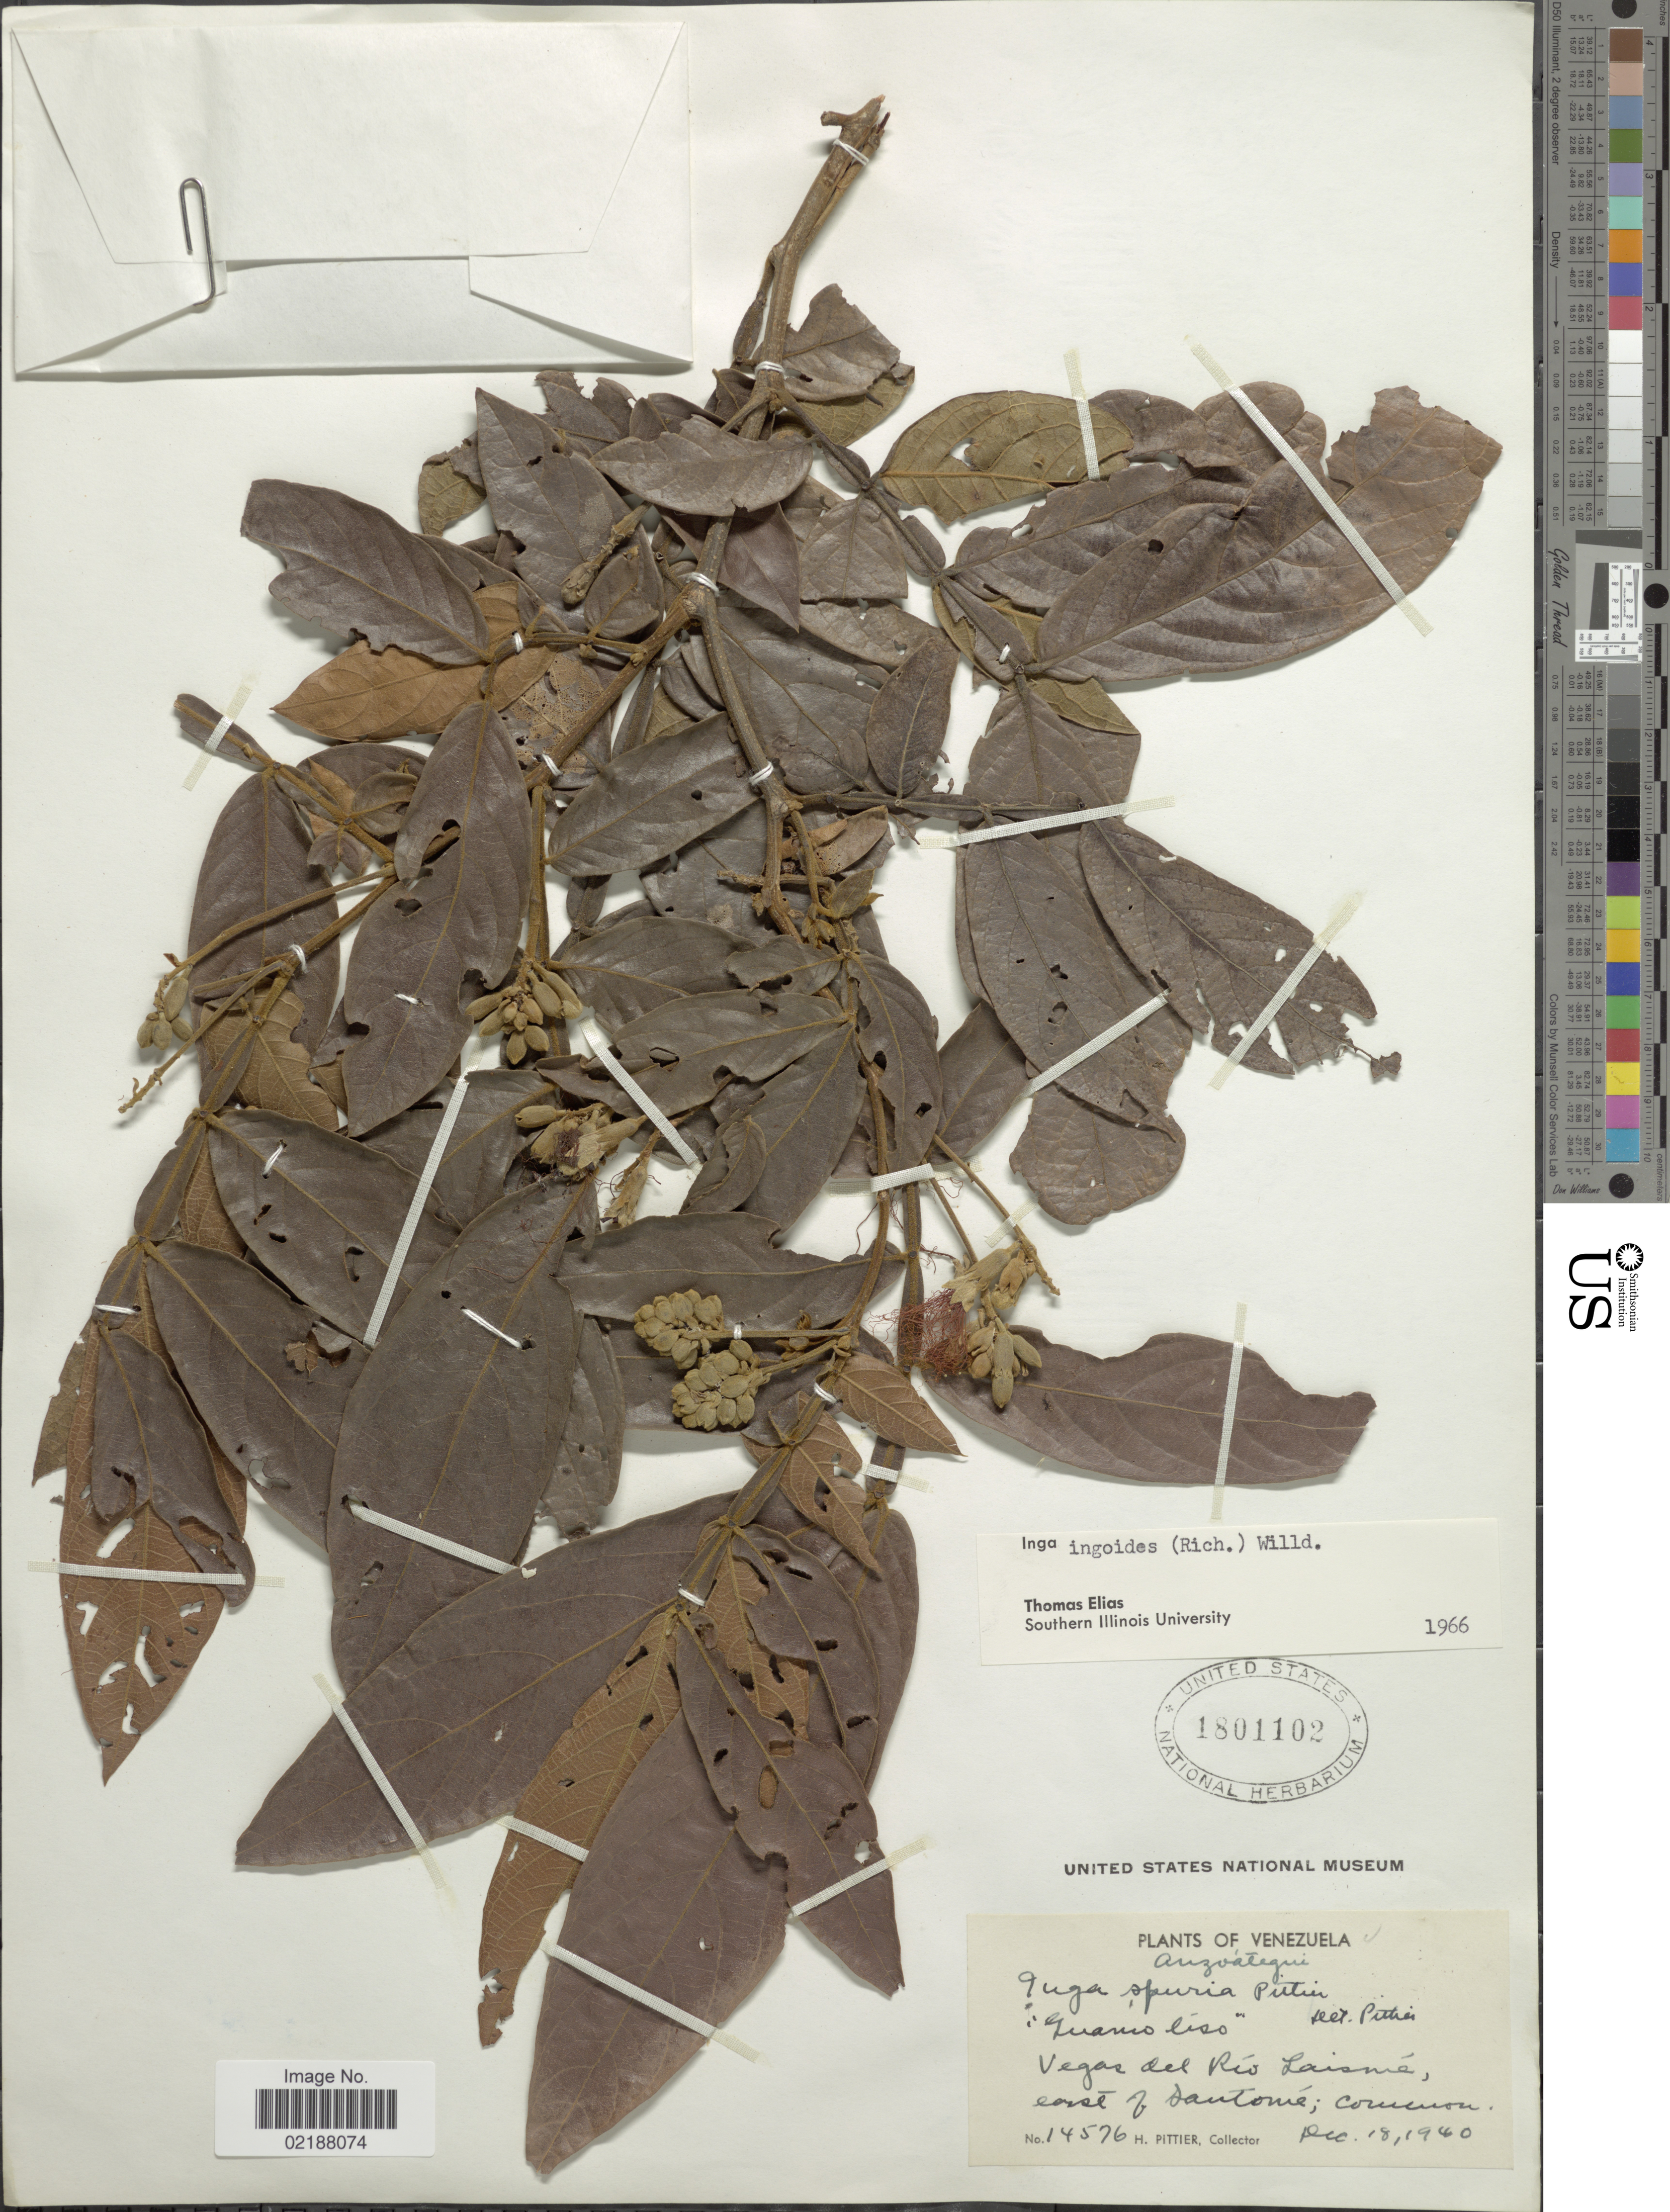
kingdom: Plantae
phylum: Tracheophyta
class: Magnoliopsida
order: Fabales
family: Fabaceae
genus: Inga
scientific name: Inga ingoides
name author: (Rich.) Willd.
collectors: H. F. Pittier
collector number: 14576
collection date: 1940-12-18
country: Venezuela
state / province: Anzoategui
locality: Vegas del Río Laismá, east of San Tomé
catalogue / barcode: US 1801102